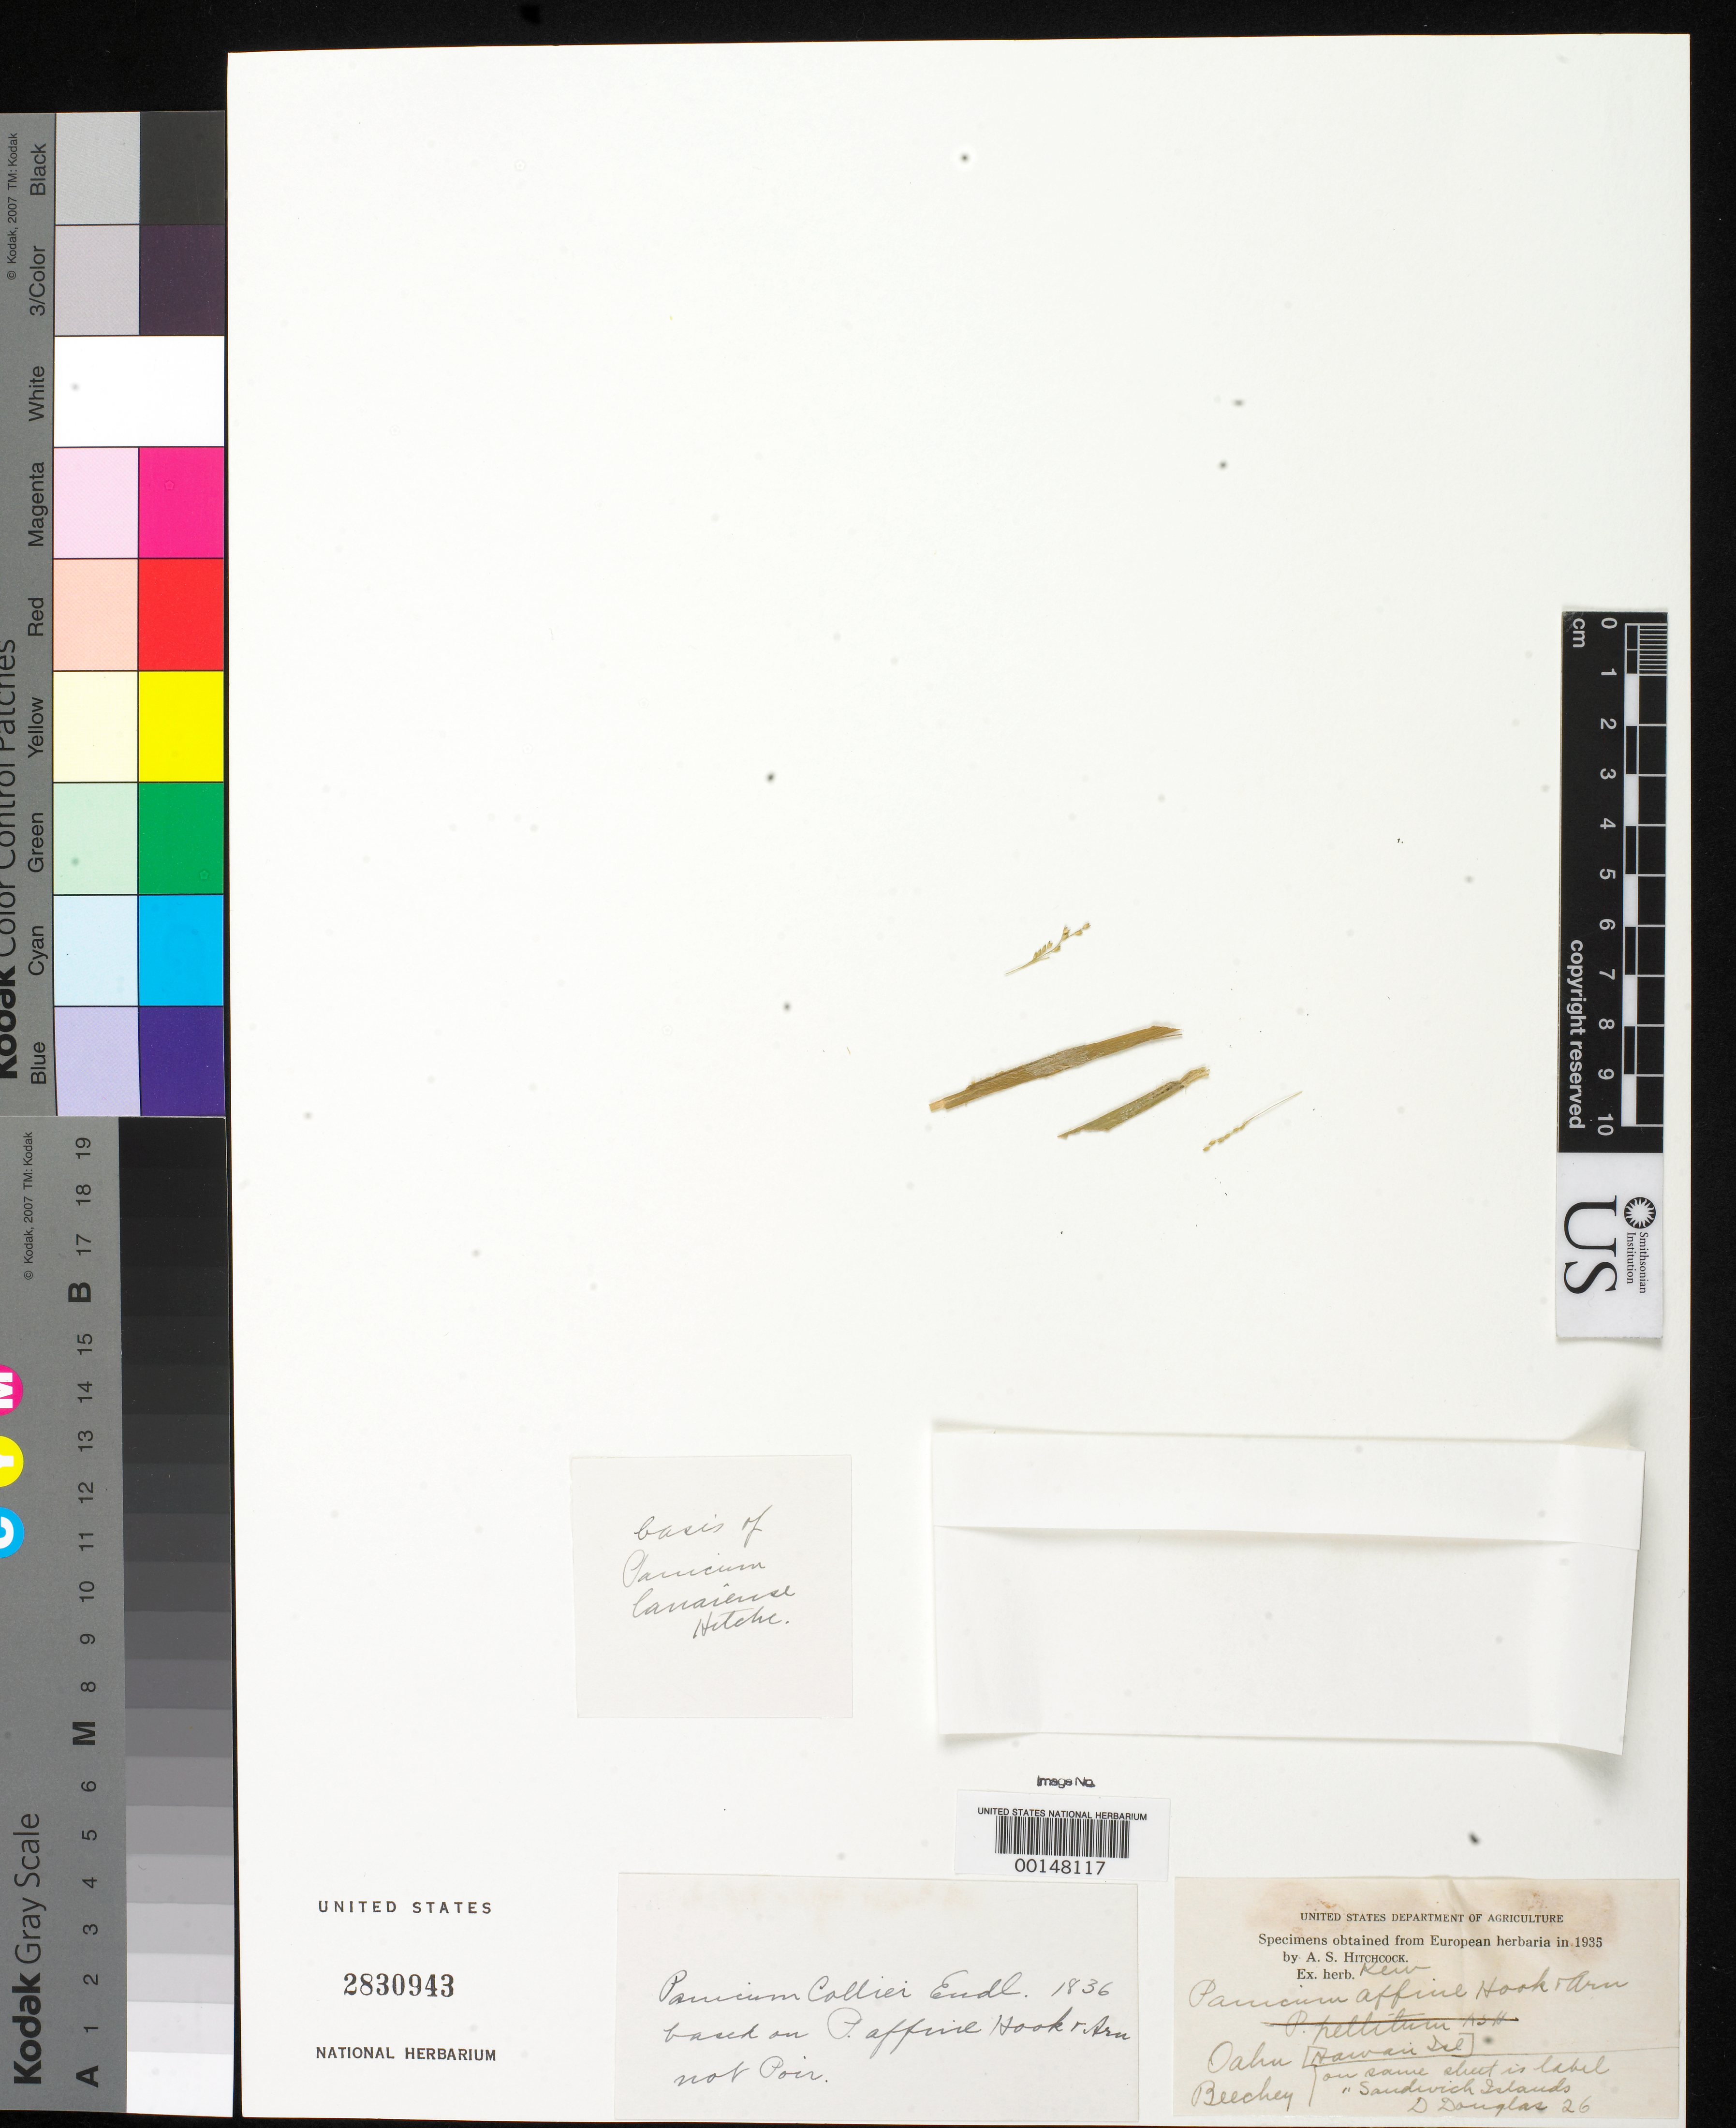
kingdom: Plantae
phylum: Tracheophyta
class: Liliopsida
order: Poales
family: Poaceae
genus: Panicum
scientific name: Panicum affine Hook. & Arn., nom. illeg.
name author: Hook. & Arn.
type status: Type Fragment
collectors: F. Beechey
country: United States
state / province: Hawaii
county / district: Honolulu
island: Oahu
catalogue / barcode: US 2830943